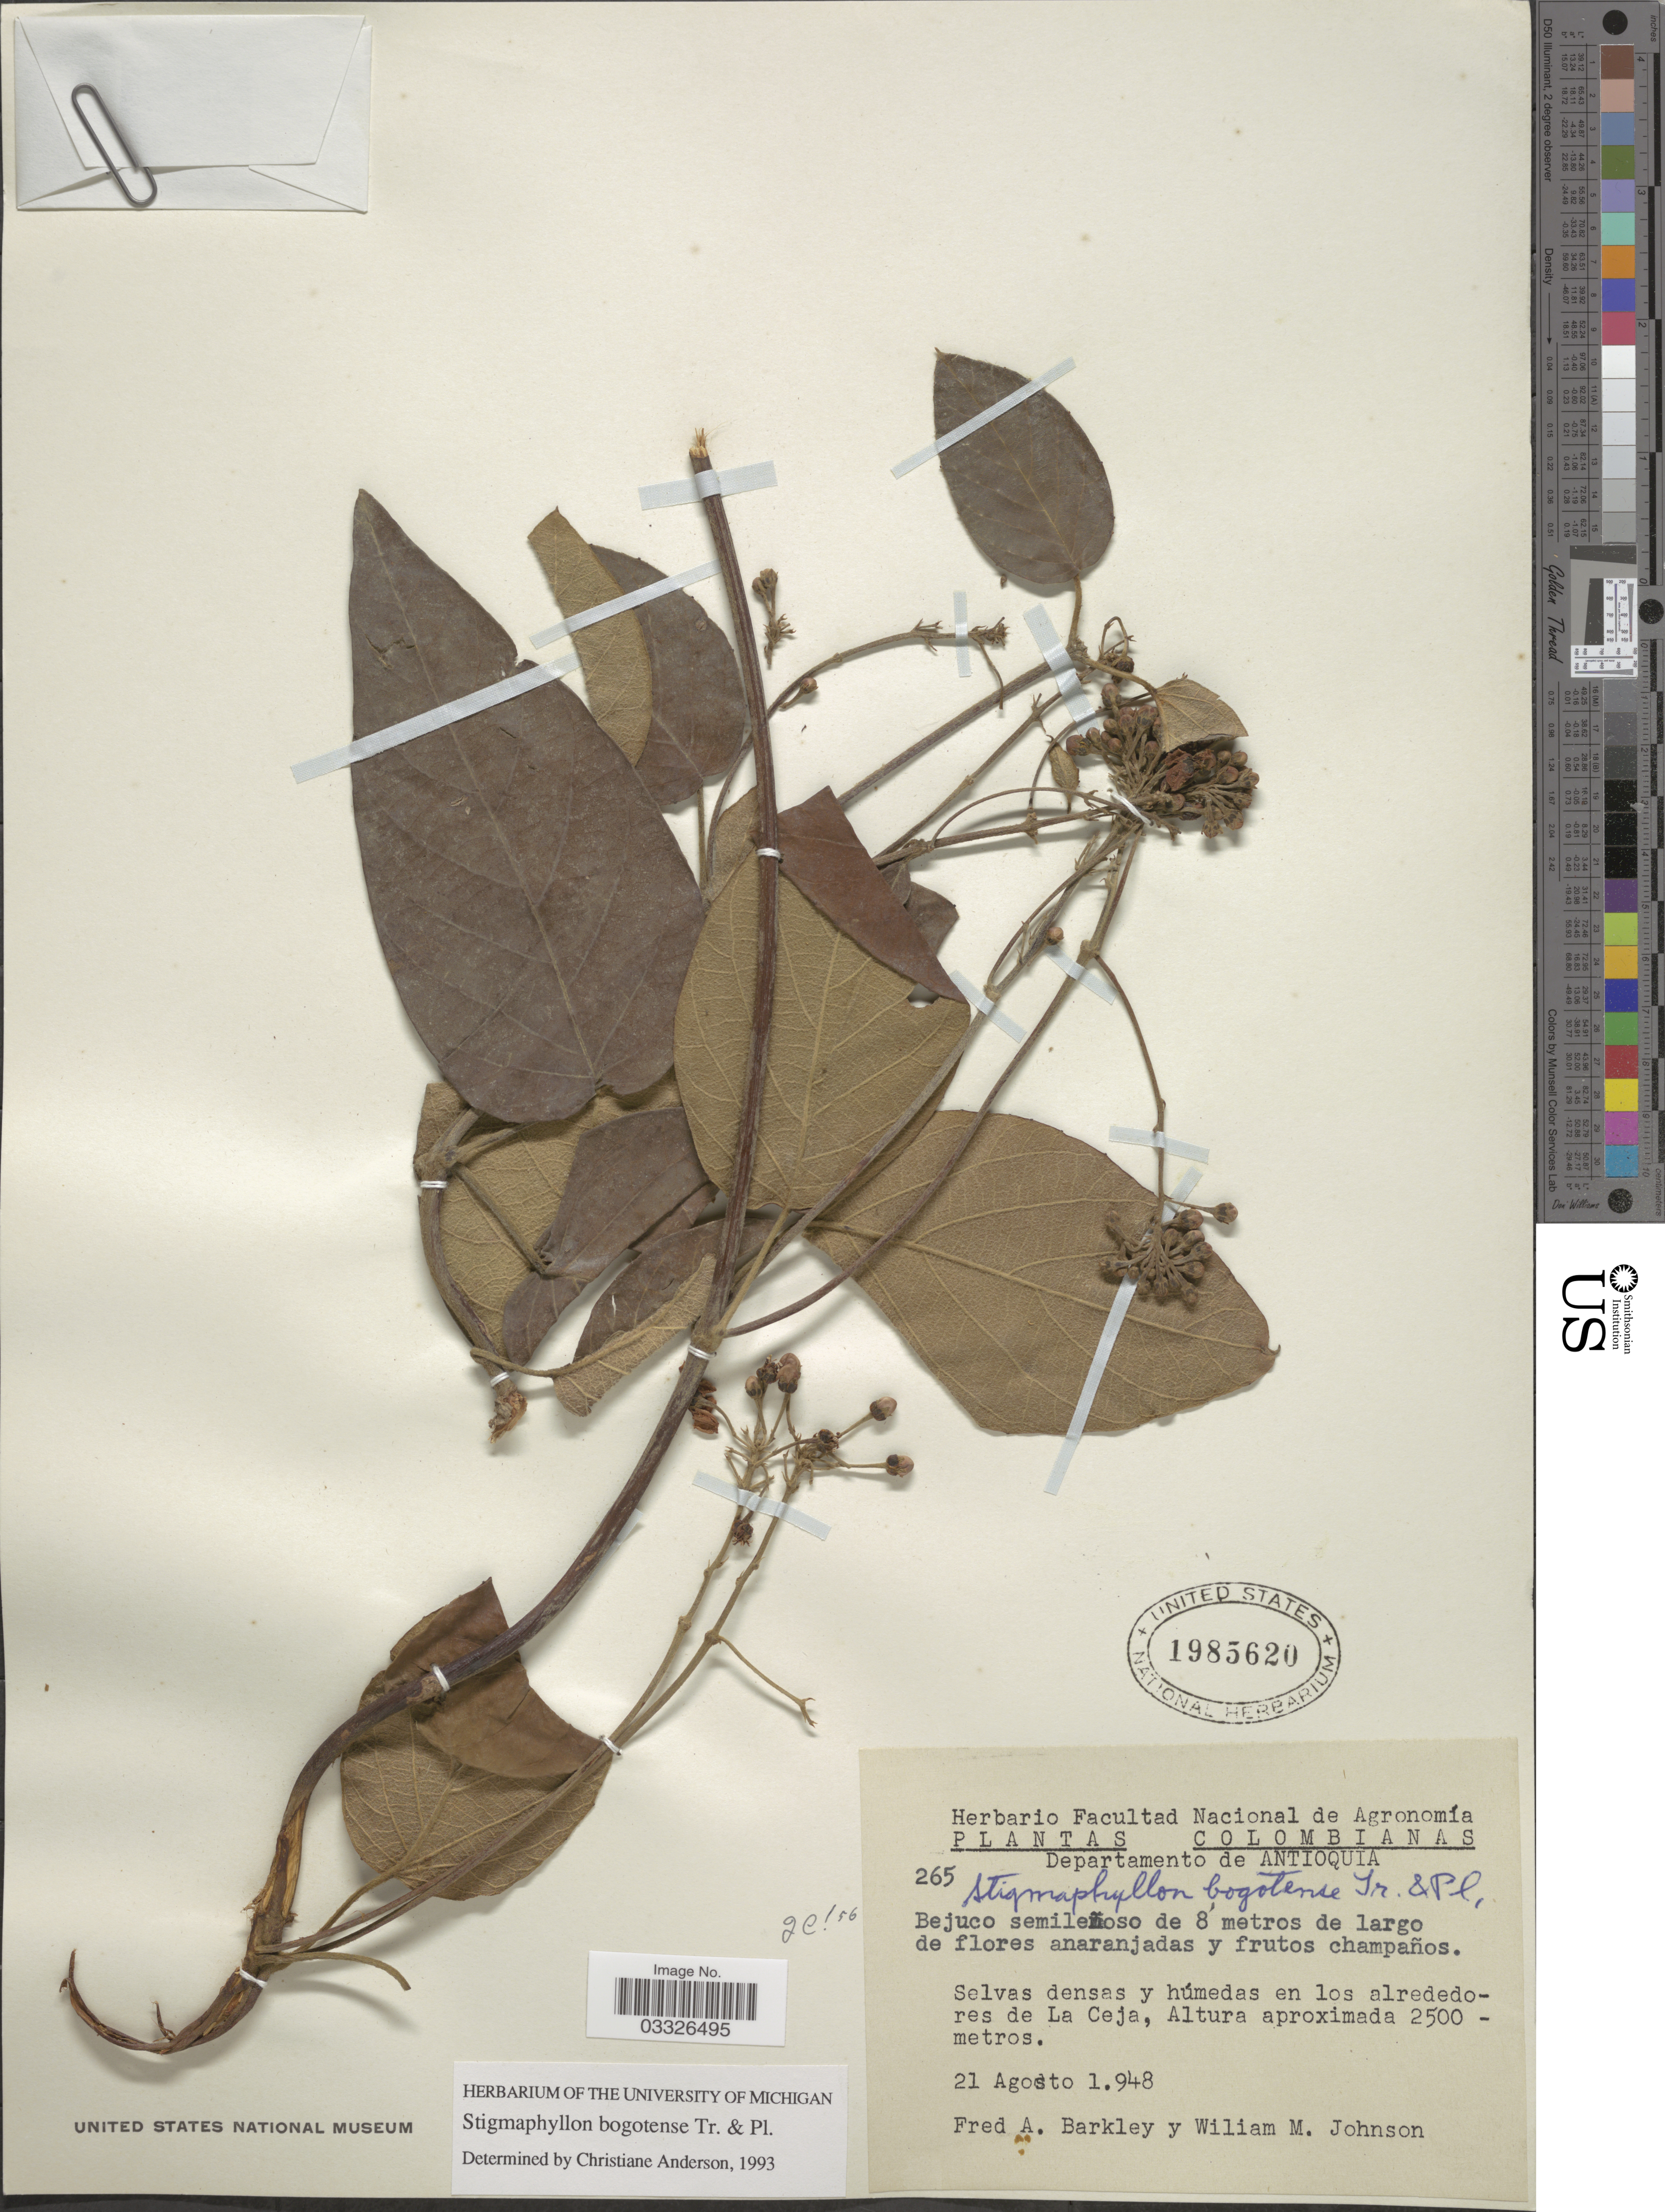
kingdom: Plantae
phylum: Tracheophyta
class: Magnoliopsida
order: Malpighiales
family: Malpighiaceae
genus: Stigmaphyllon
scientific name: Stigmaphyllon bogotense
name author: Triana & Planch.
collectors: F. A. Barkley & W. M. Johnson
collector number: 265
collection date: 1948-08-21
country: Colombia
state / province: Antioquia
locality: Departamento de Antioquia. En los alrededores de La Ceja.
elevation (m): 2500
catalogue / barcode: US 1985620